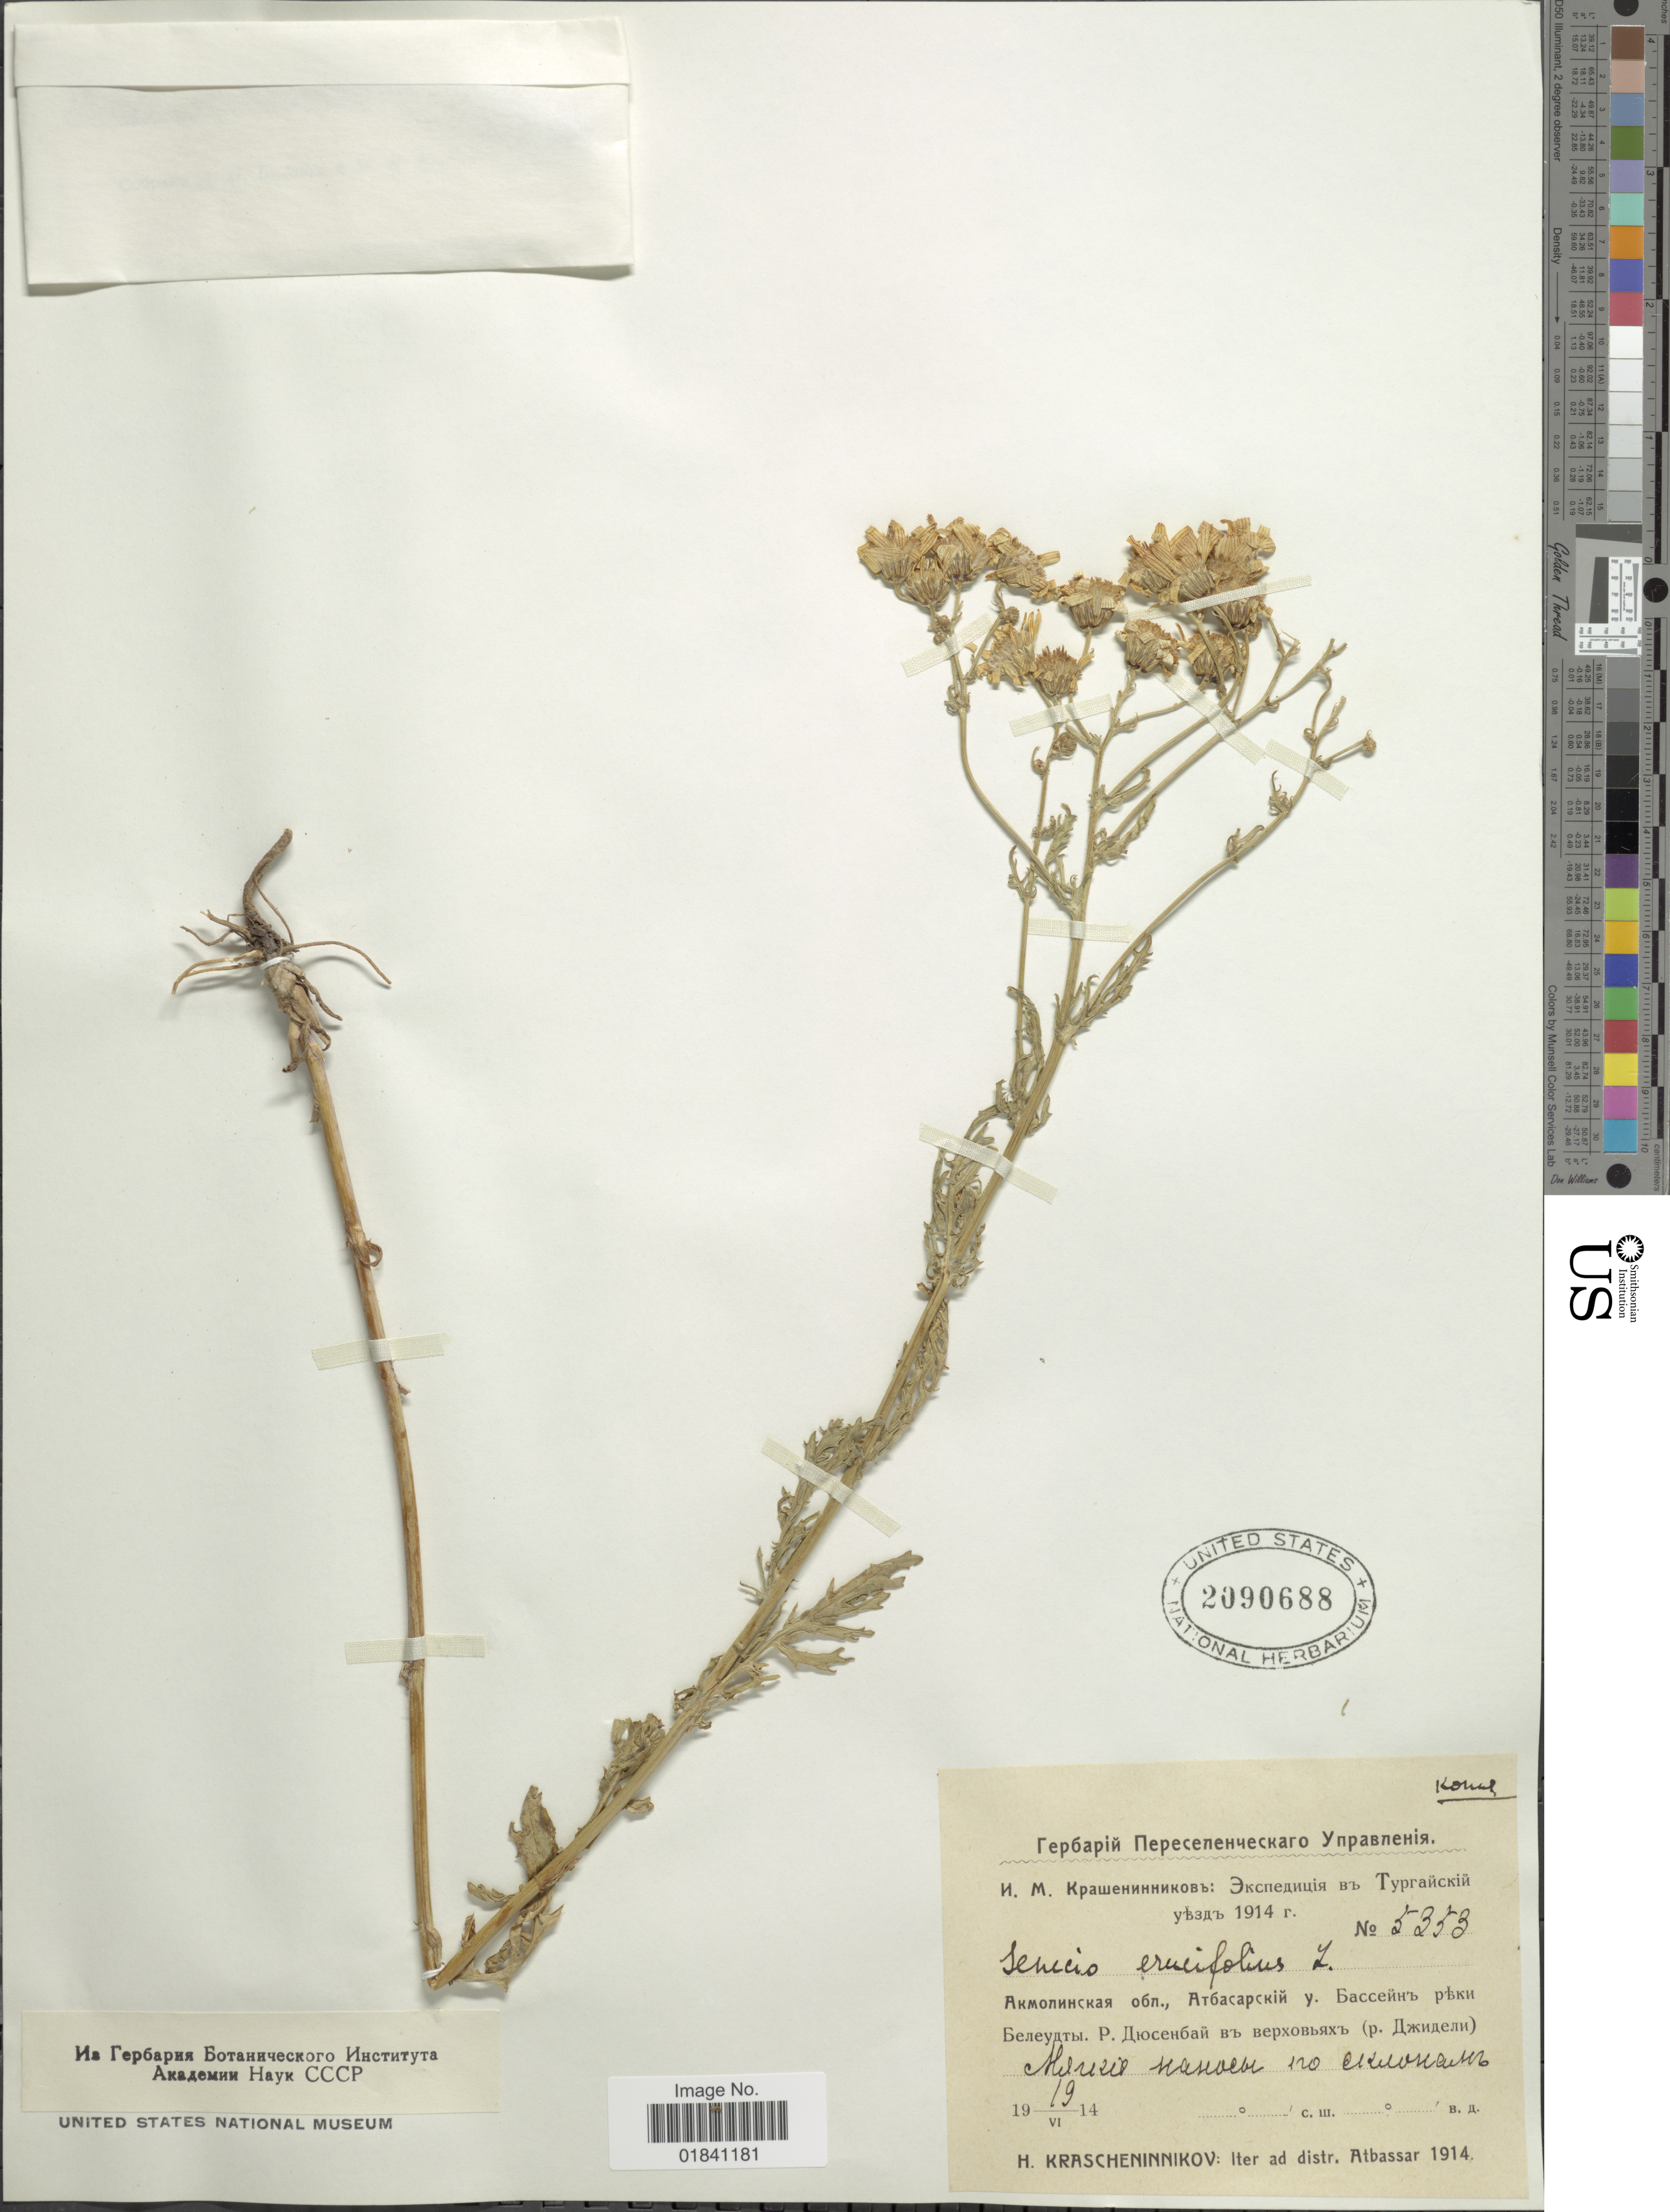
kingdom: Plantae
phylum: Tracheophyta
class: Magnoliopsida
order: Asterales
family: Asteraceae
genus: Senecio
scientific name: Senecio erucifolius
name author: L.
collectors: H. Krascheninnikov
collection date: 1914-06-19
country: Kazakhstan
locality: Distr. Atbassar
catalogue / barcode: US 2090688